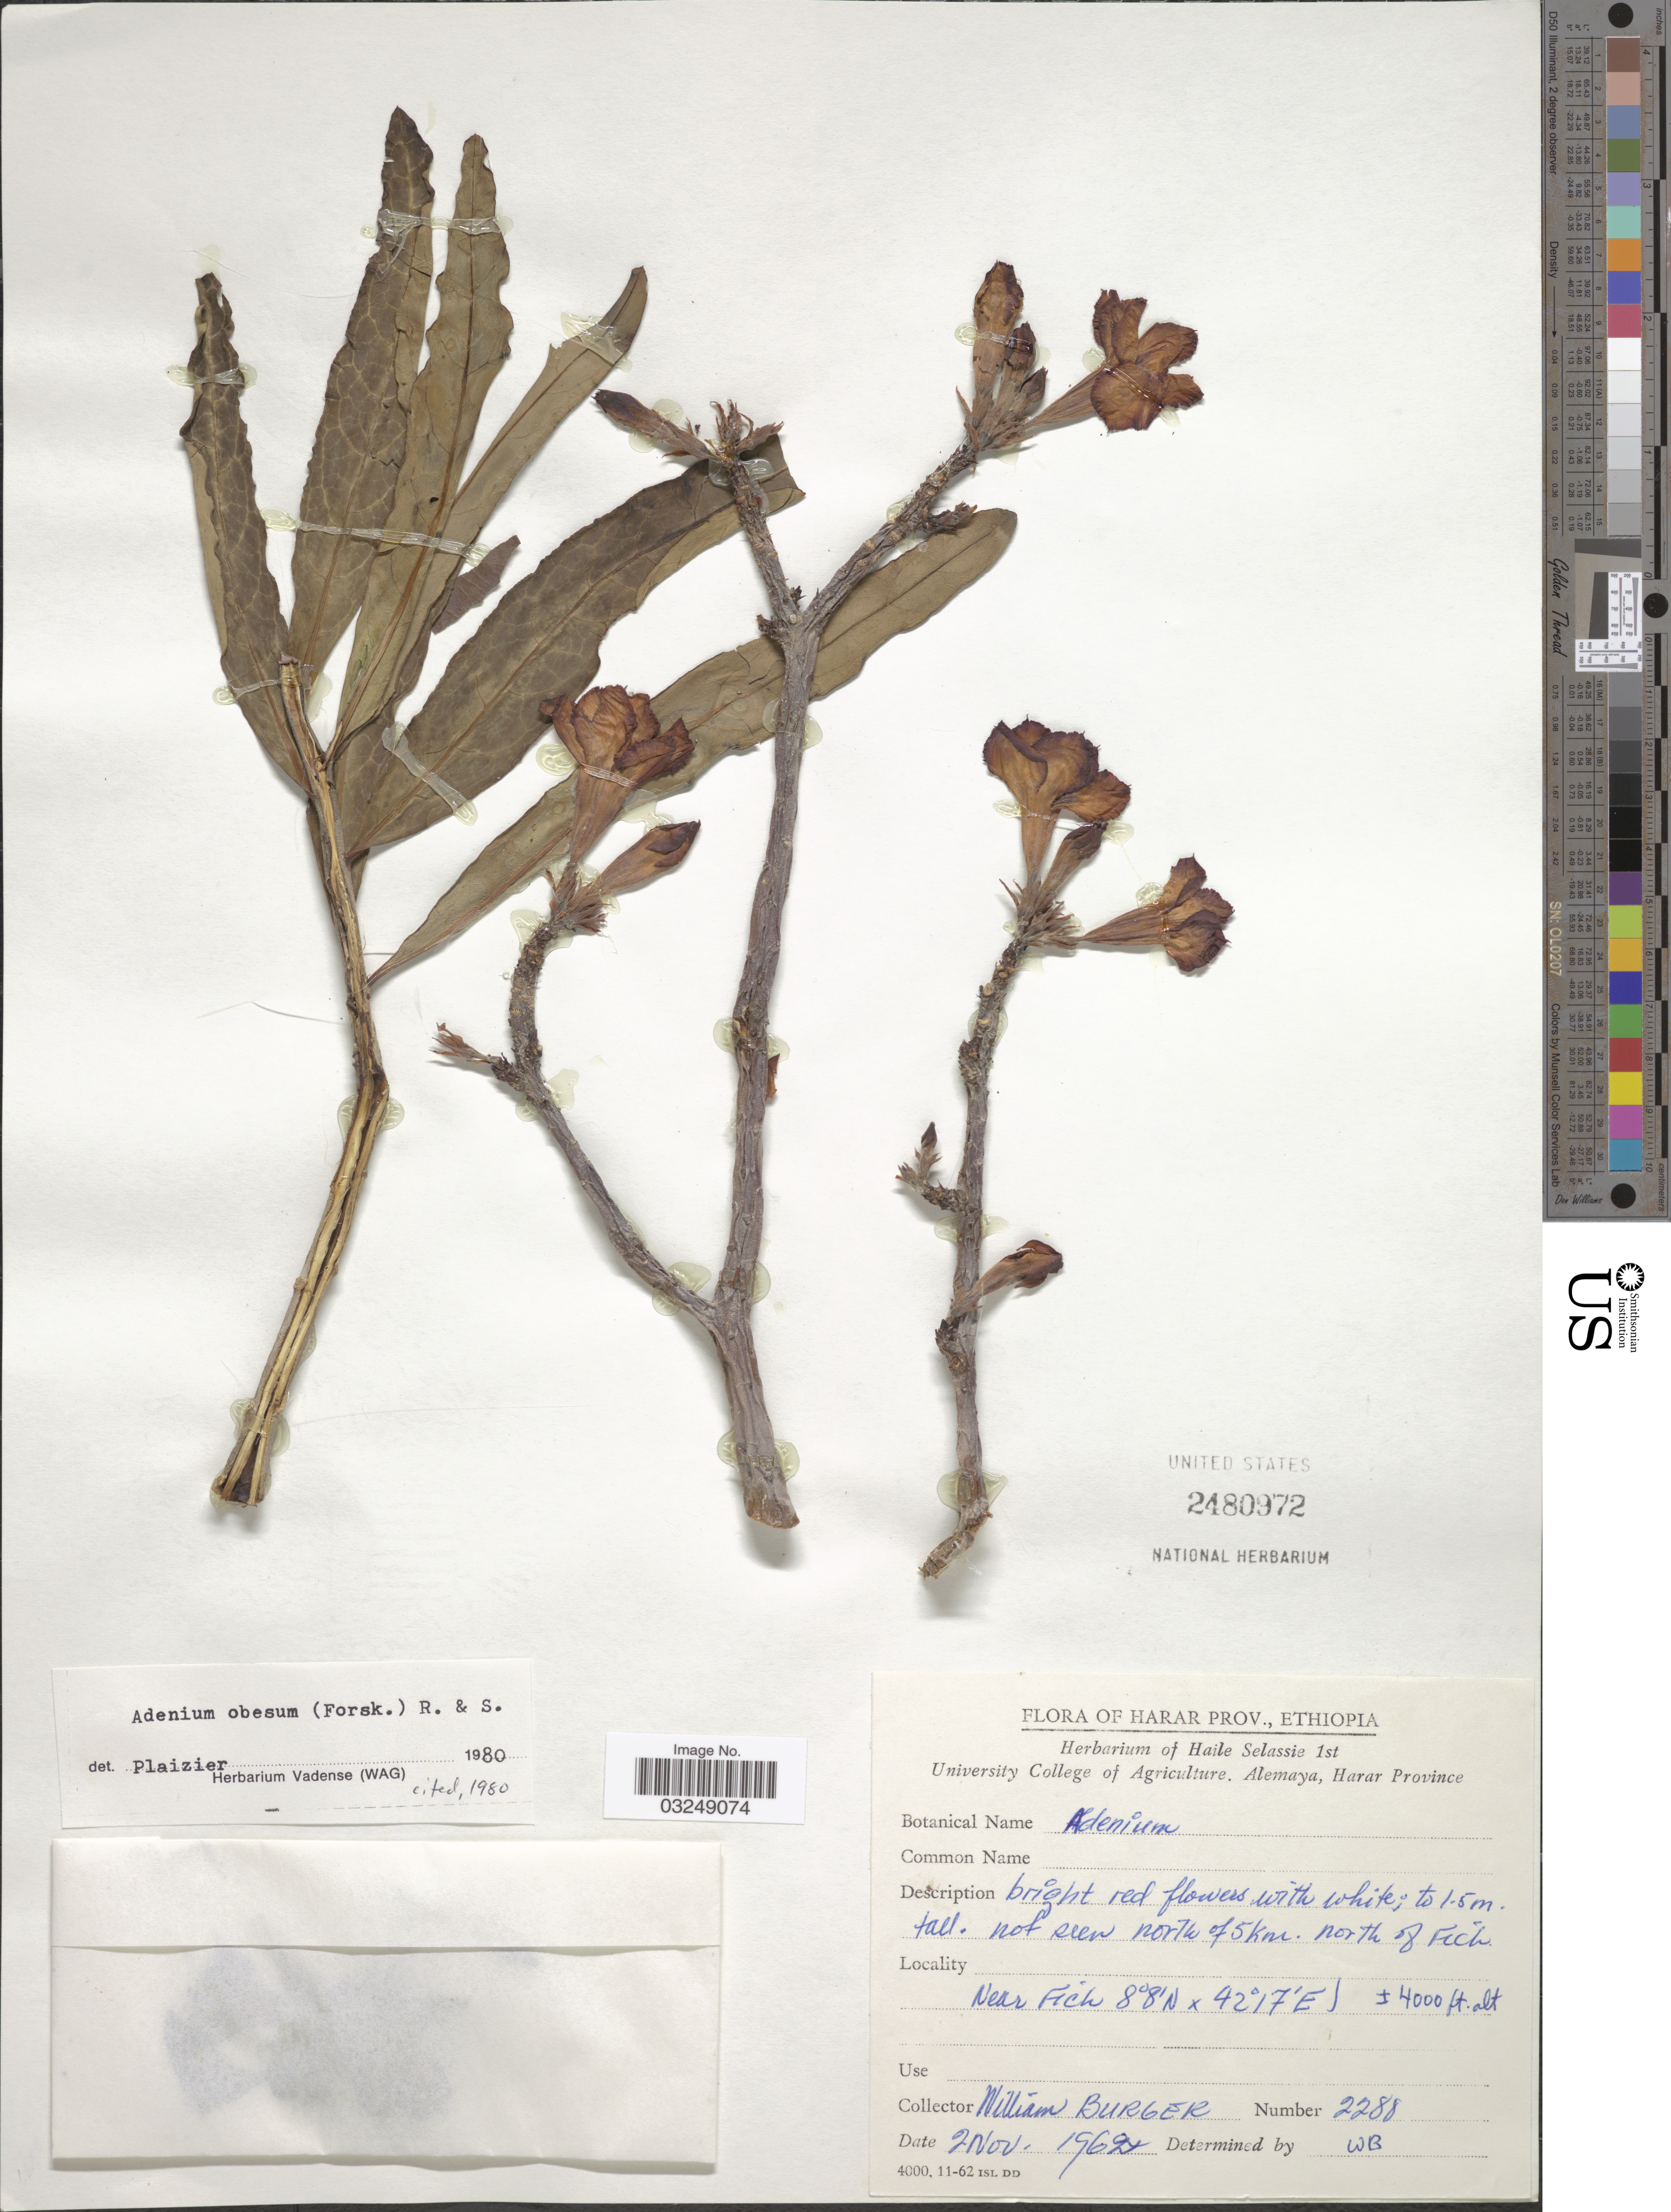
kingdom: Plantae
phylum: Tracheophyta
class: Magnoliopsida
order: Gentianales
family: Apocynaceae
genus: Adenium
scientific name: Adenium obesum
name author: (Forssk.) Roem. & Schult.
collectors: W. Burger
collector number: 2288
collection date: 1962-11-02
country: Ethiopia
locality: Harar Prov. Not seen north of 5 km. north of Fich. Near Fich.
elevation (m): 1219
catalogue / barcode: US 2480972